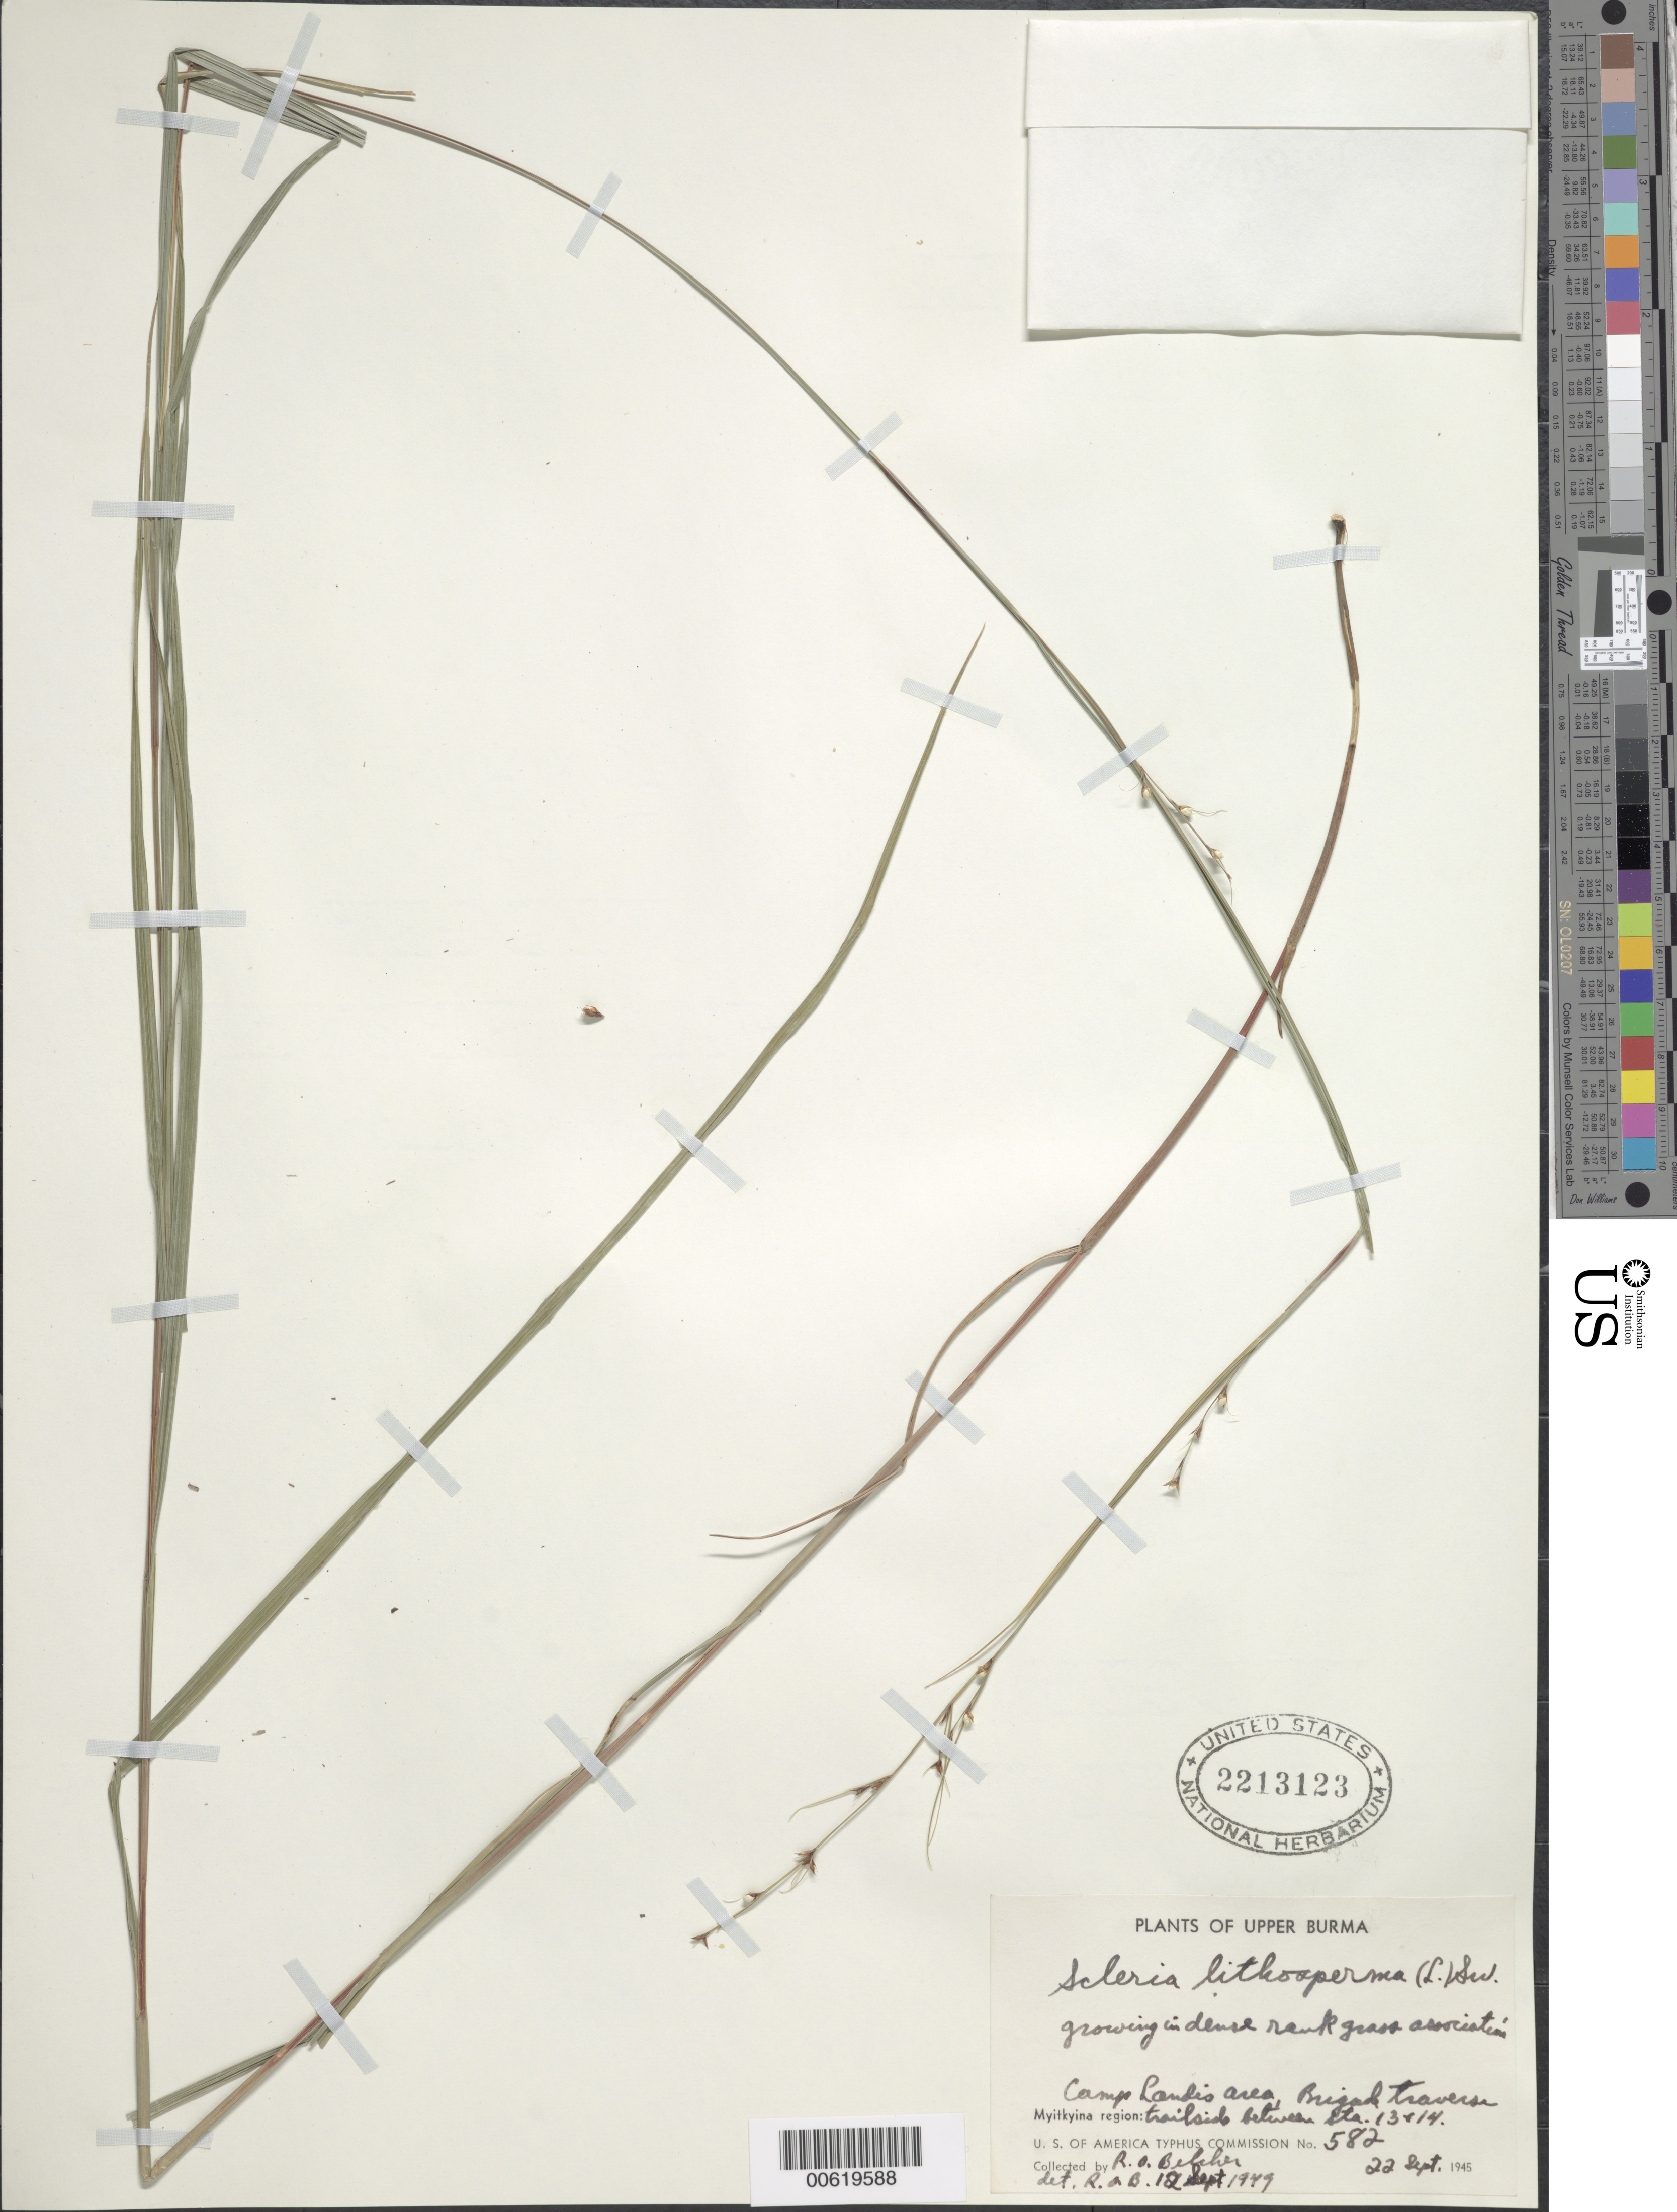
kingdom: Plantae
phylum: Tracheophyta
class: Liliopsida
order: Poales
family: Cyperaceae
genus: Scleria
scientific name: Scleria lithosperma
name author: (L.) Sw.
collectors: R. Belcher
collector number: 582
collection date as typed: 22 Sep 1945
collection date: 1945-09-22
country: Myanmar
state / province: Kachin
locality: Myitkyina region: Camp landis area, Brigade traverse trailside between station 13 and 14.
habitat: Growing in dense rank grass association.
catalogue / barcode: US 2213123